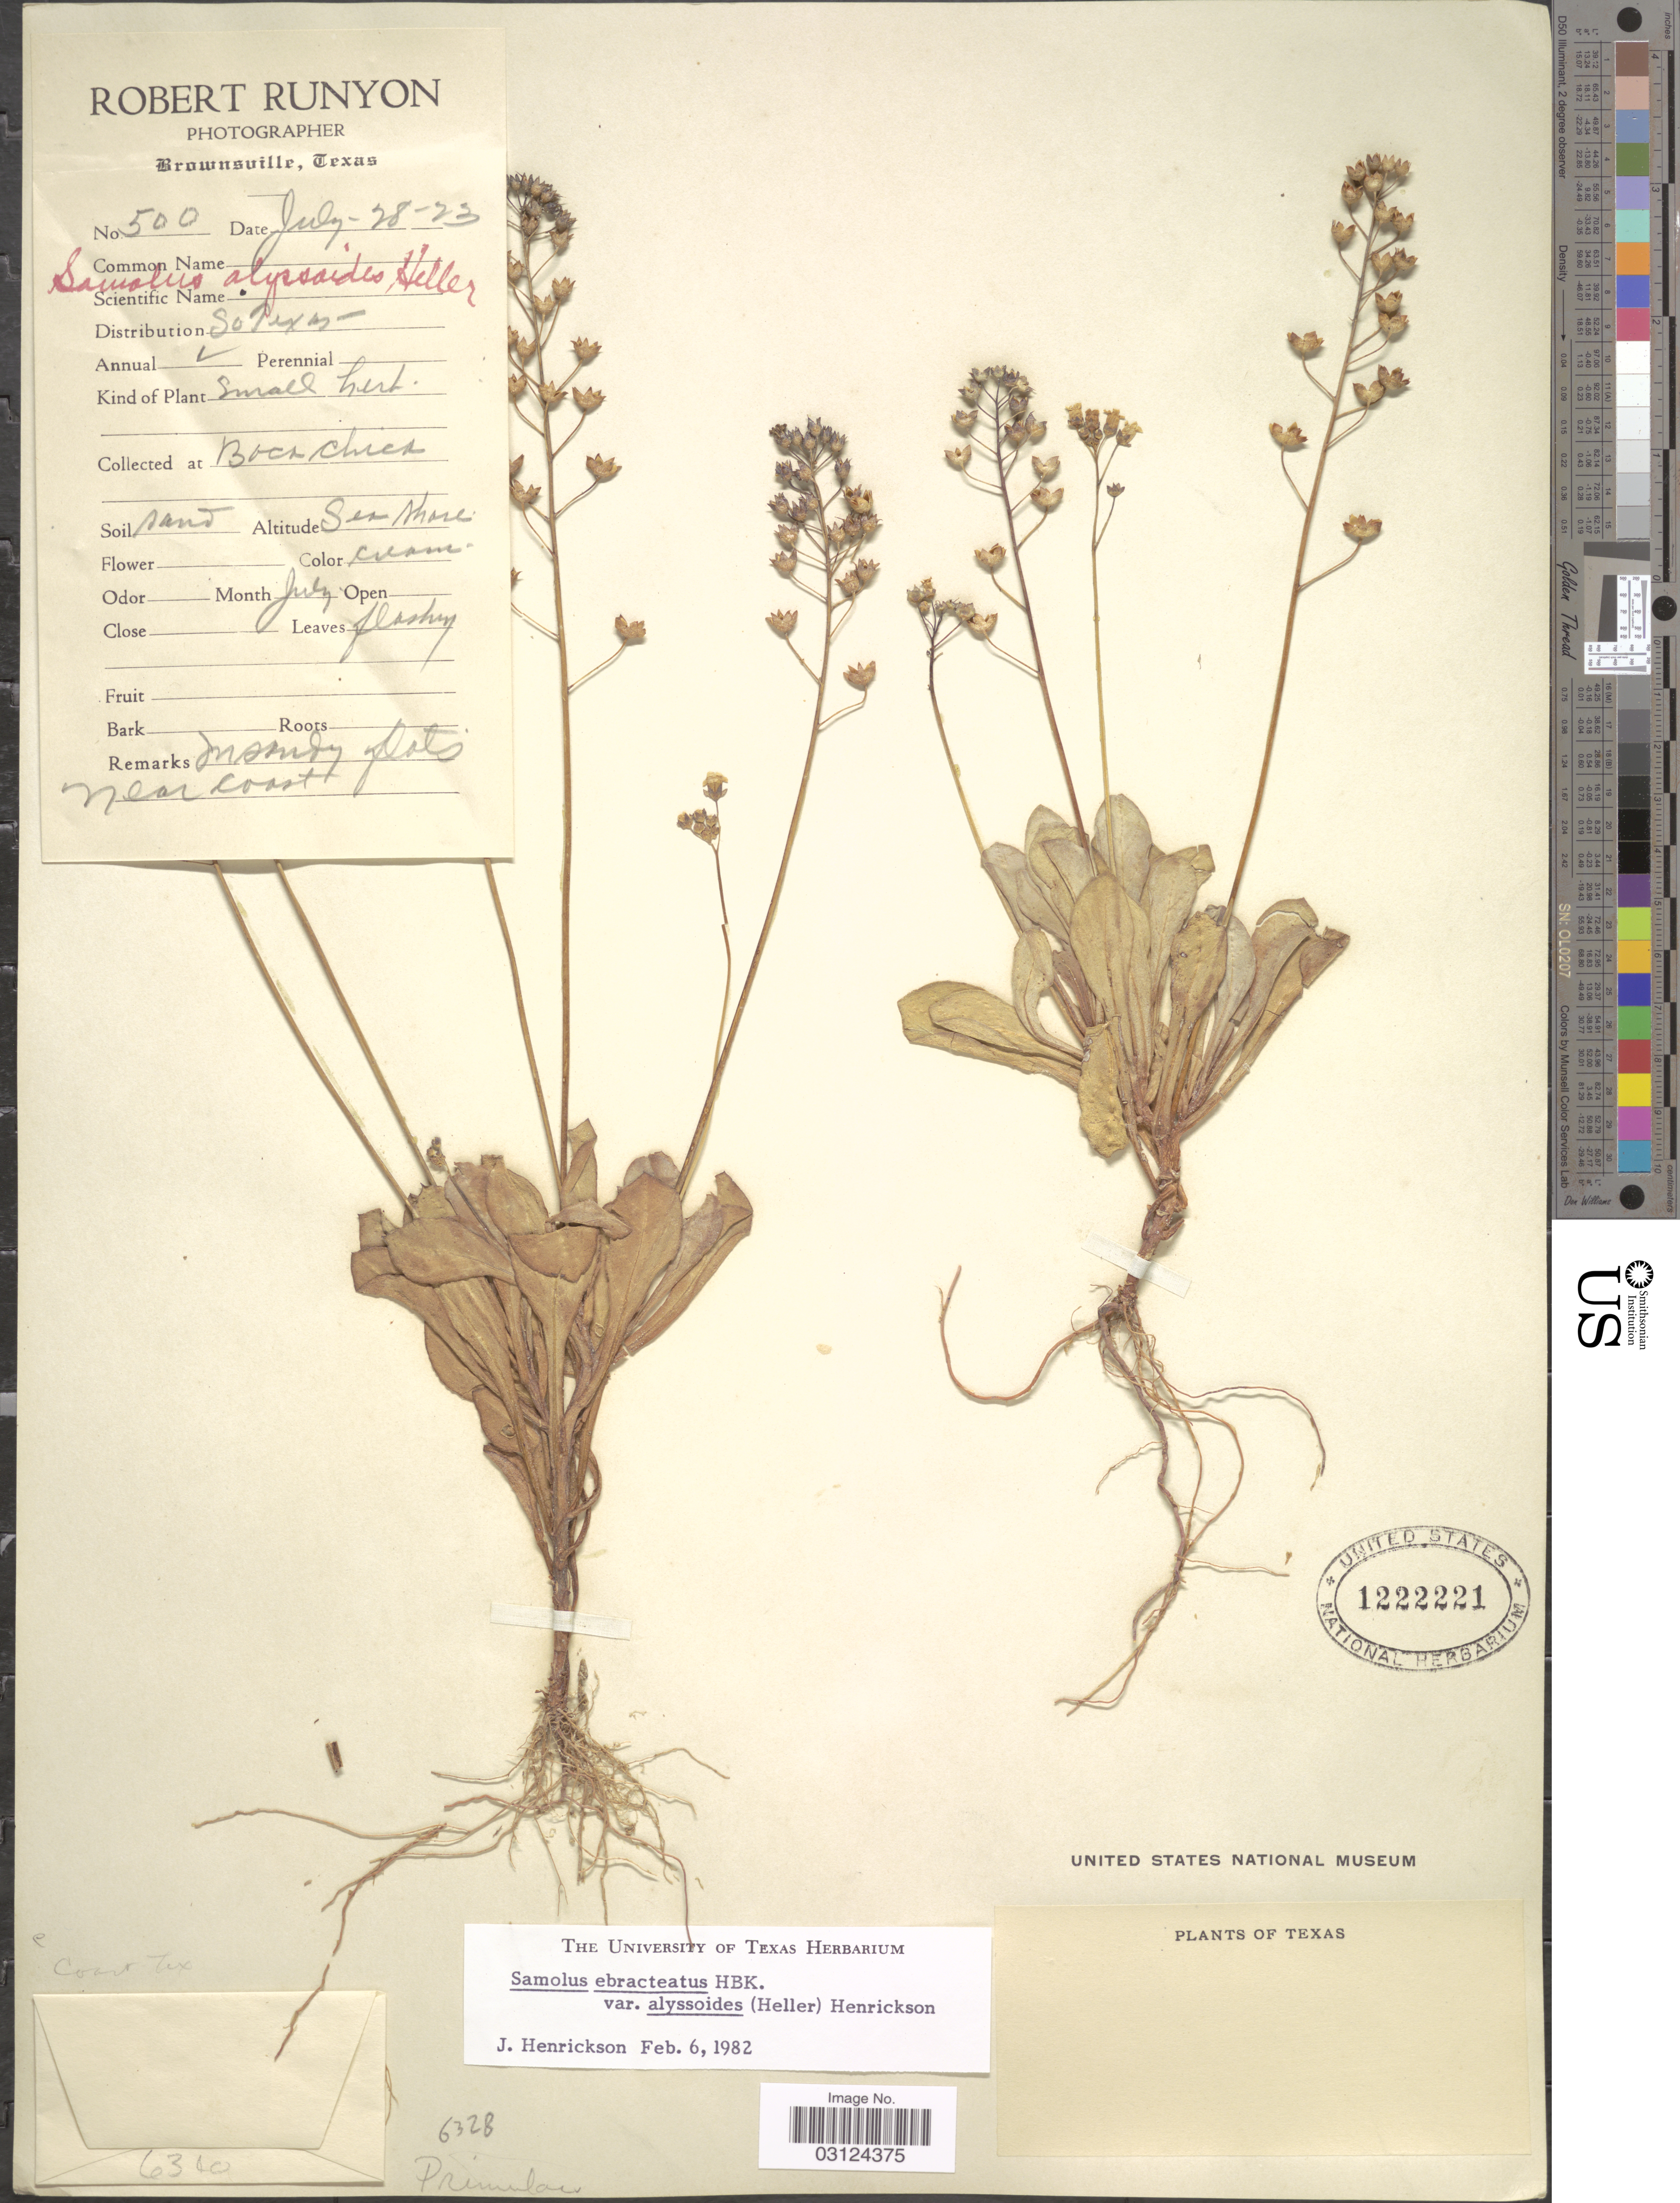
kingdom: Plantae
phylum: Tracheophyta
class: Magnoliopsida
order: Ericales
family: Primulaceae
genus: Samolus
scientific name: Samolus ebracteatus subsp. alyssoides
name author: (A. Heller) R. Knuth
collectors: R. Runyon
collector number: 500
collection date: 1923-07-28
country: United States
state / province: Texas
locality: Boca Chica.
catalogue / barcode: US 1222221